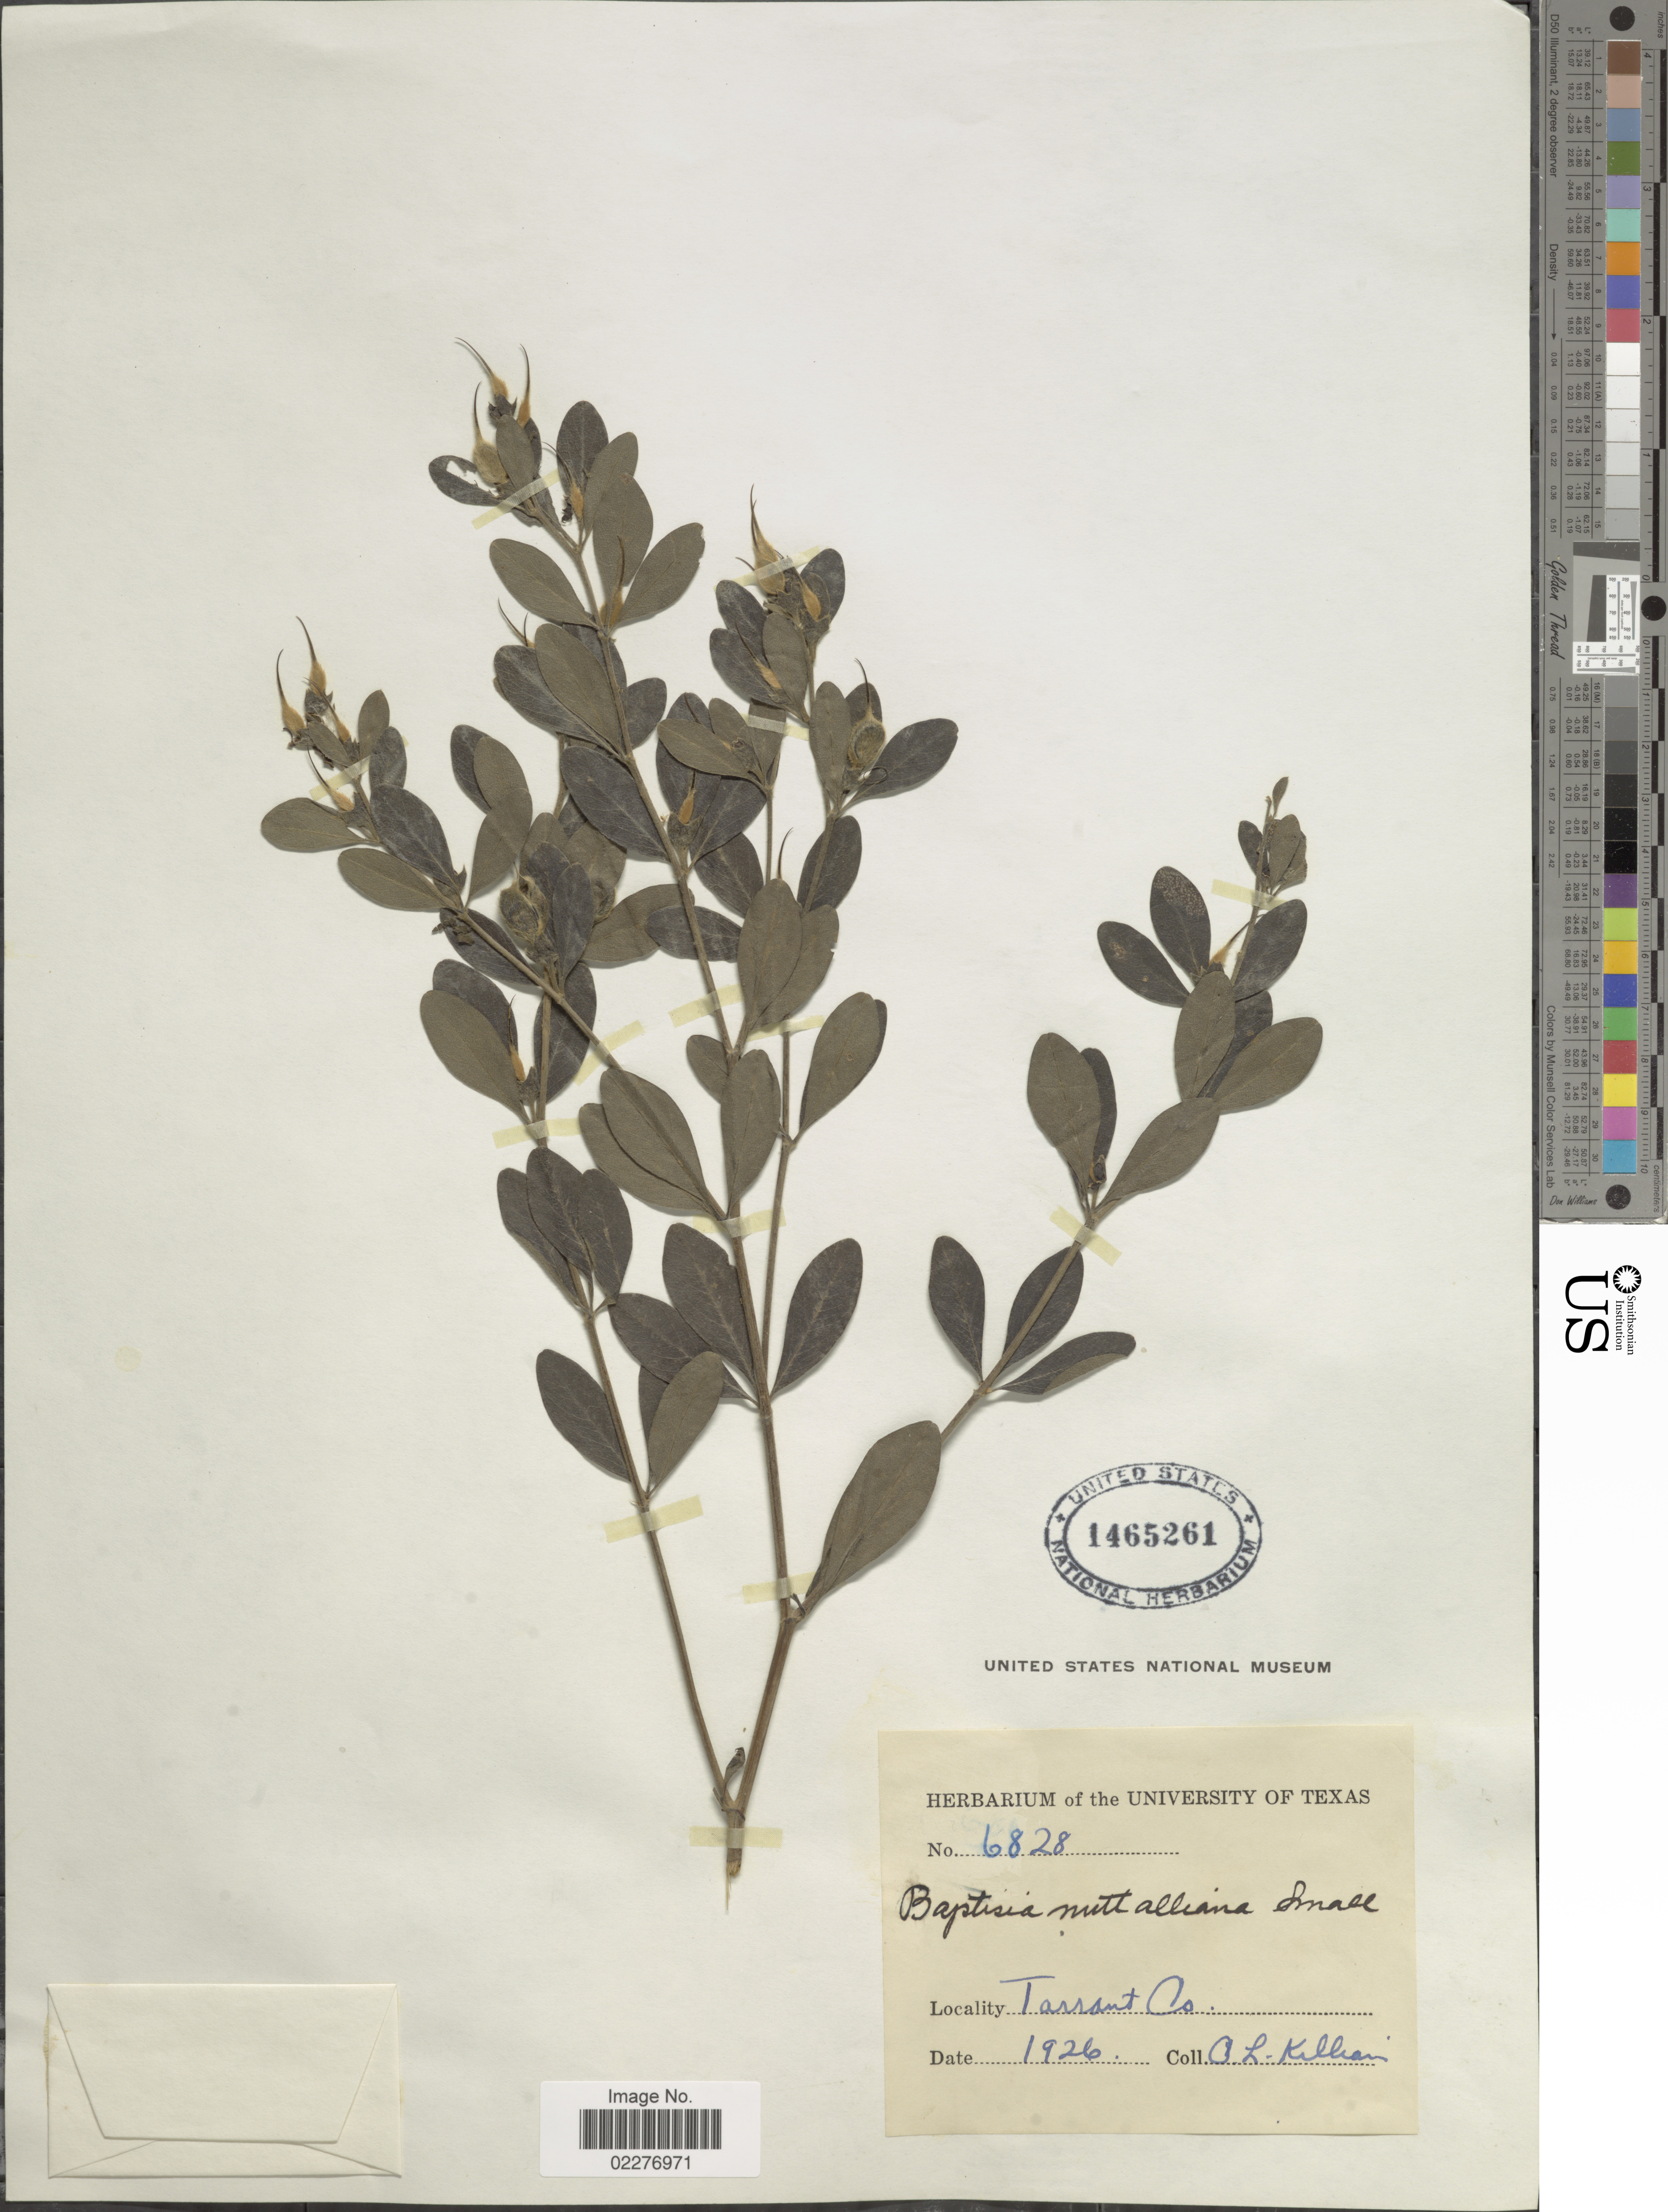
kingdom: Plantae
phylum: Tracheophyta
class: Magnoliopsida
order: Fabales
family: Fabaceae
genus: Baptisia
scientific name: Baptisia nuttalliana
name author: Small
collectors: O. Killian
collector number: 6828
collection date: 1926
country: United States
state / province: Texas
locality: Tarrant Co.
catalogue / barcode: US 1465261